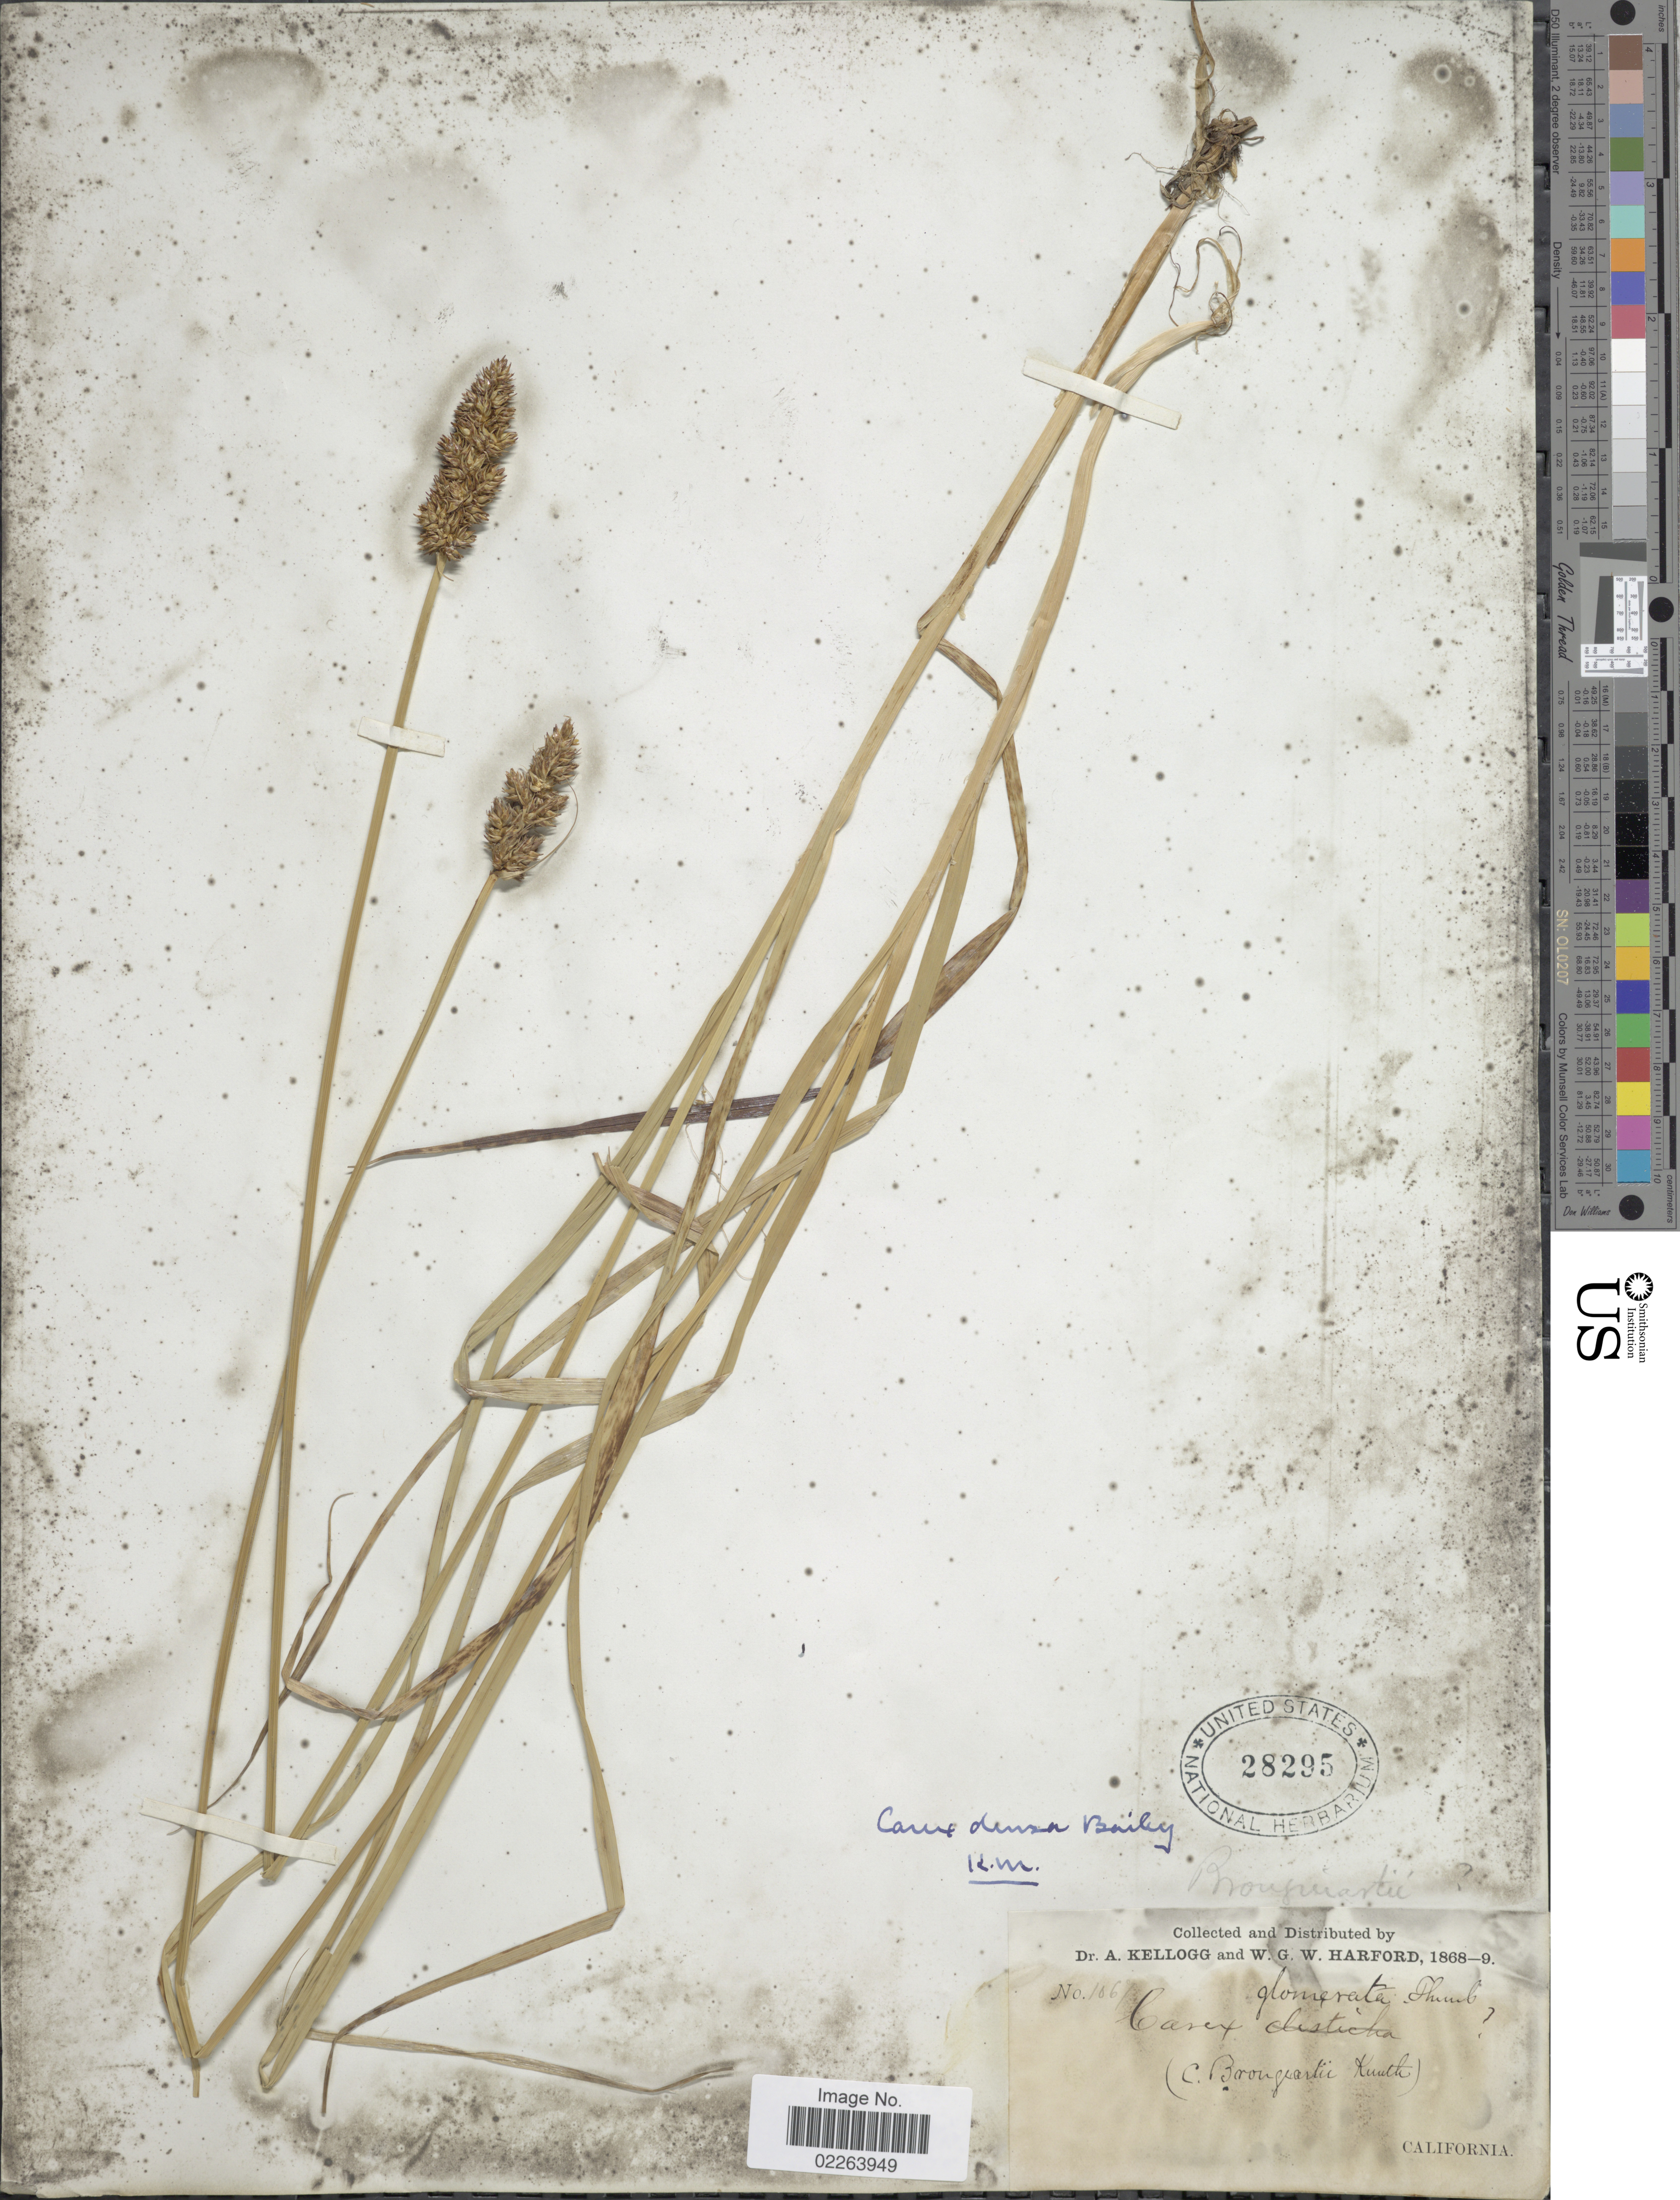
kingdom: Plantae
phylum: Tracheophyta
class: Liliopsida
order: Poales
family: Cyperaceae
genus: Carex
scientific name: Carex densa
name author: (L.H. Bailey) L.H. Bailey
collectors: A. Kellogg & W. G. W. Harford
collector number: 1061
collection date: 1868/1869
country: United States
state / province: California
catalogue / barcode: US 28295